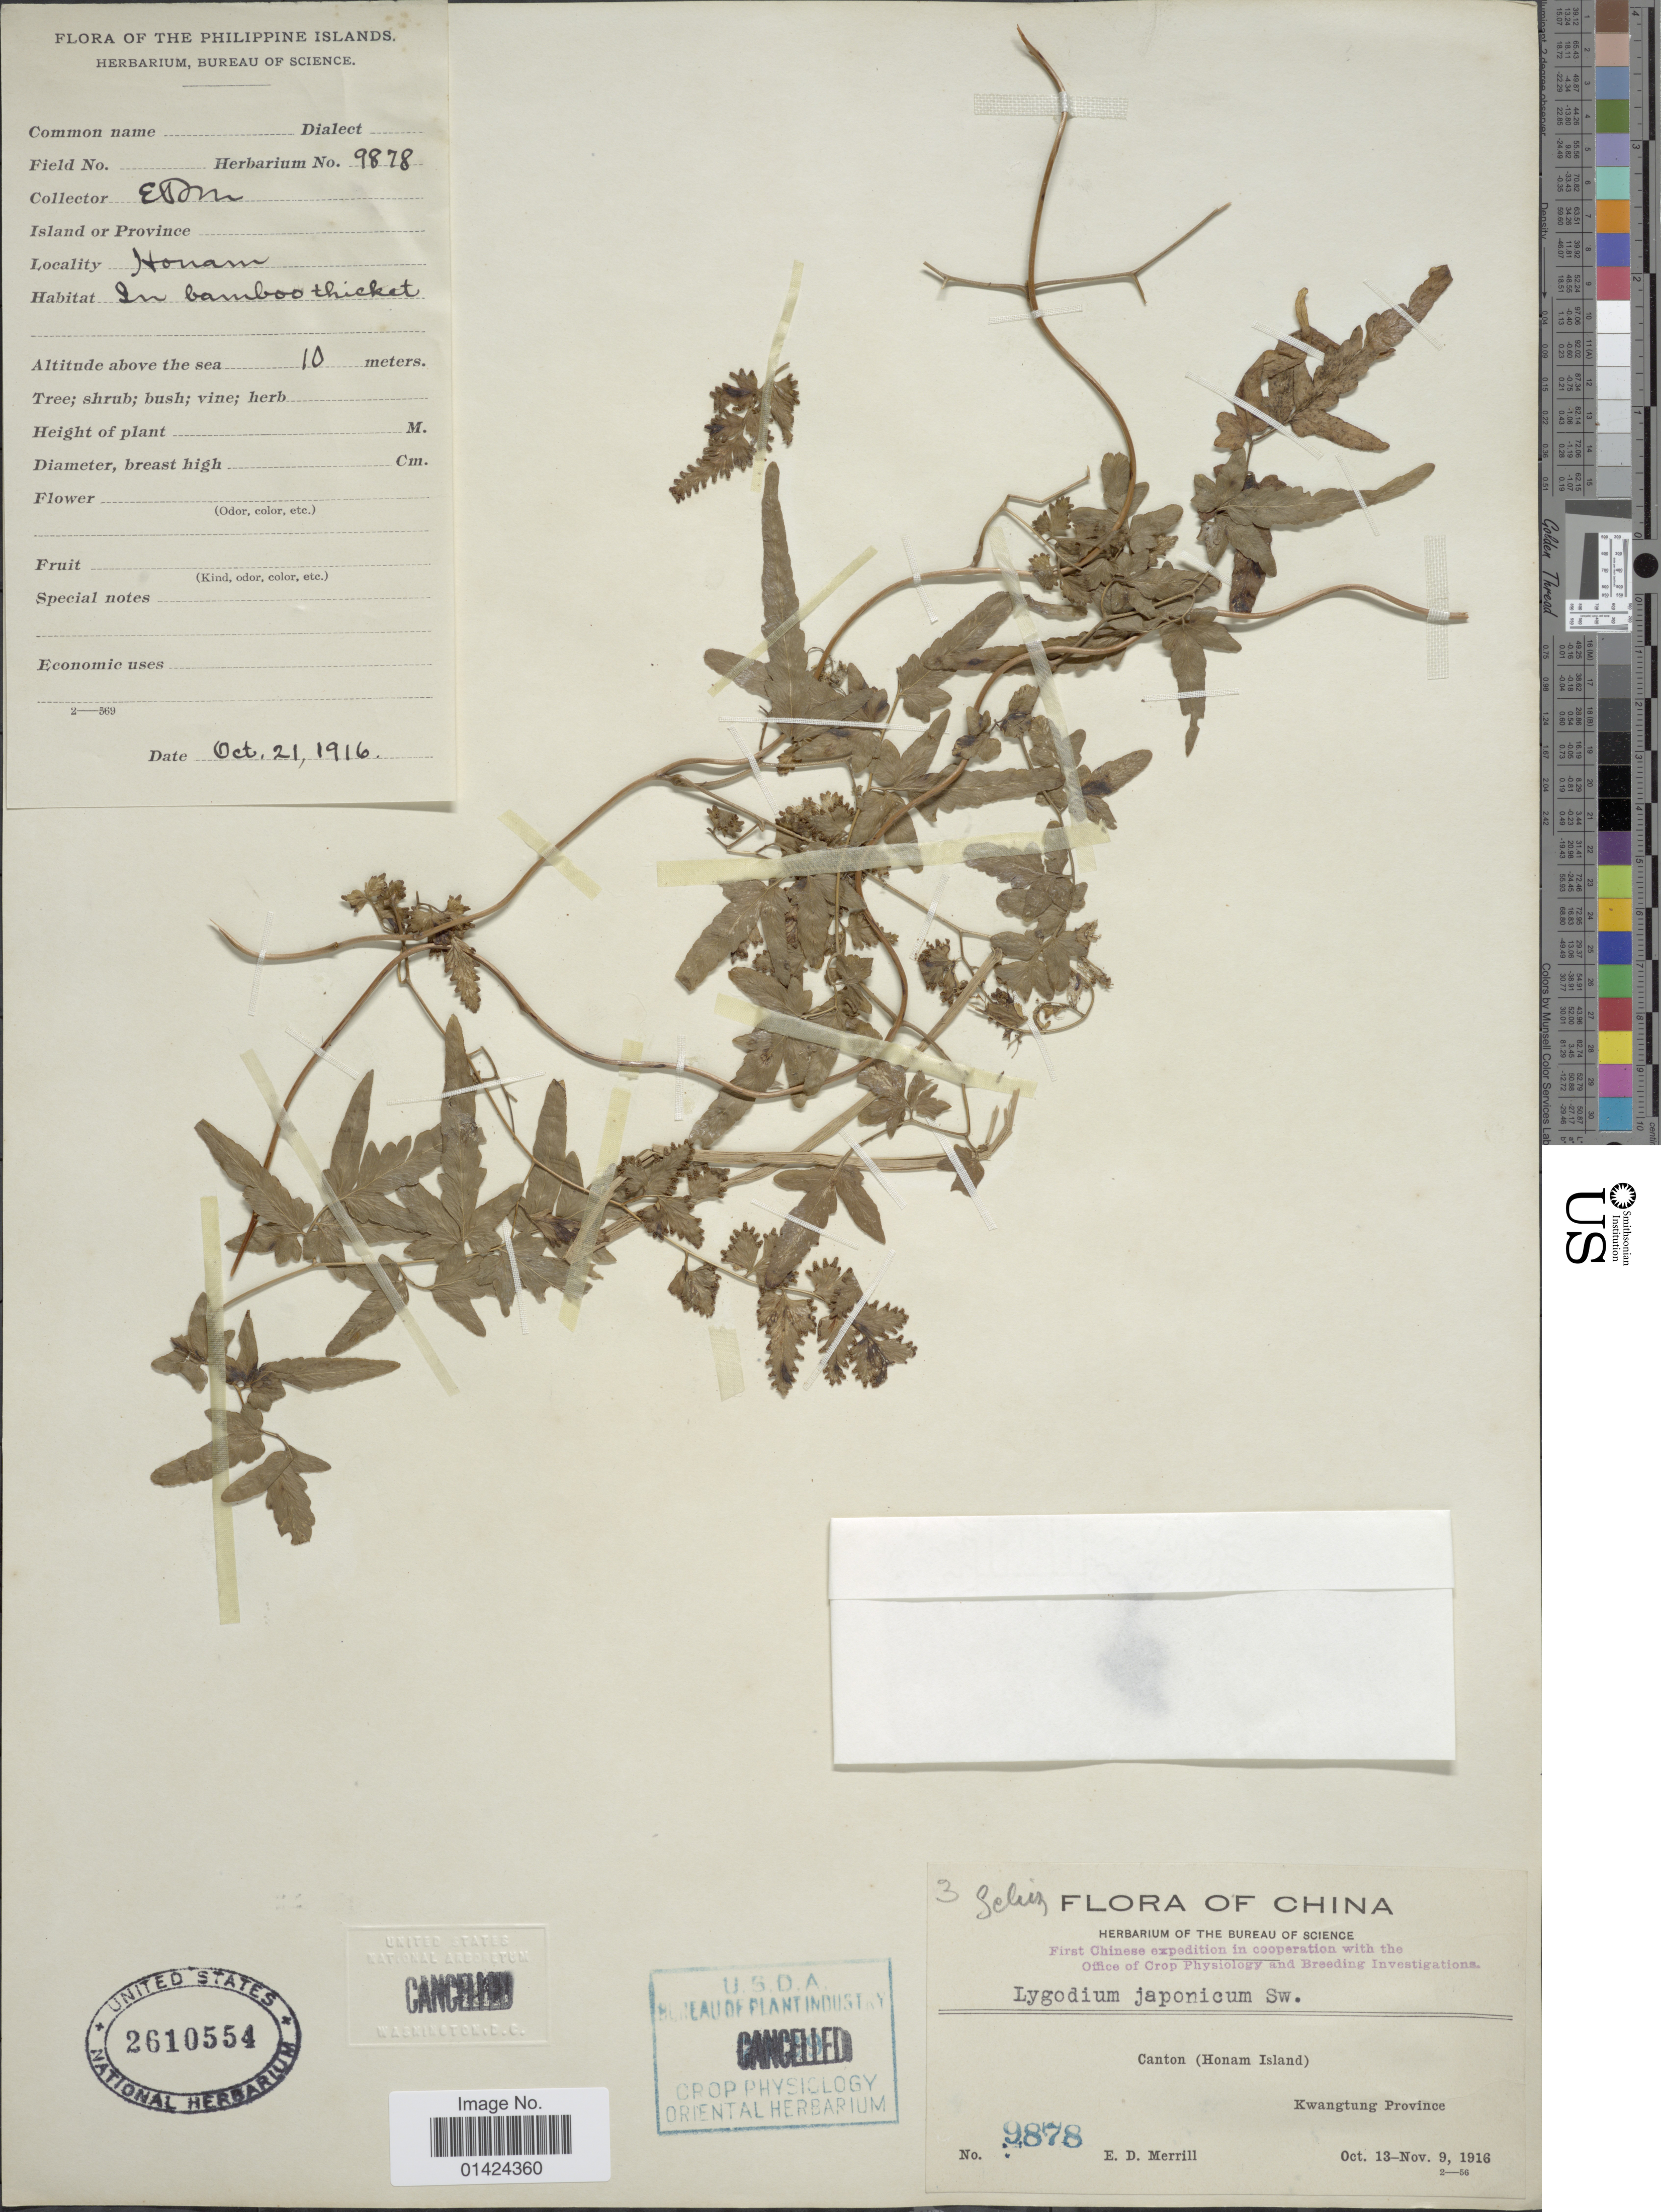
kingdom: Plantae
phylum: Tracheophyta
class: Polypodiopsida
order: Schizaeales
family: Lygodiaceae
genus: Lygodium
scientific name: Lygodium japonicum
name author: (Thunb.) Sw.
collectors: E. D. Merrill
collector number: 9878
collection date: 1916-10-21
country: China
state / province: Guangdong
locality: Kwantung proivnce. Canton (Honam Island).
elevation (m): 10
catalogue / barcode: US 2610554